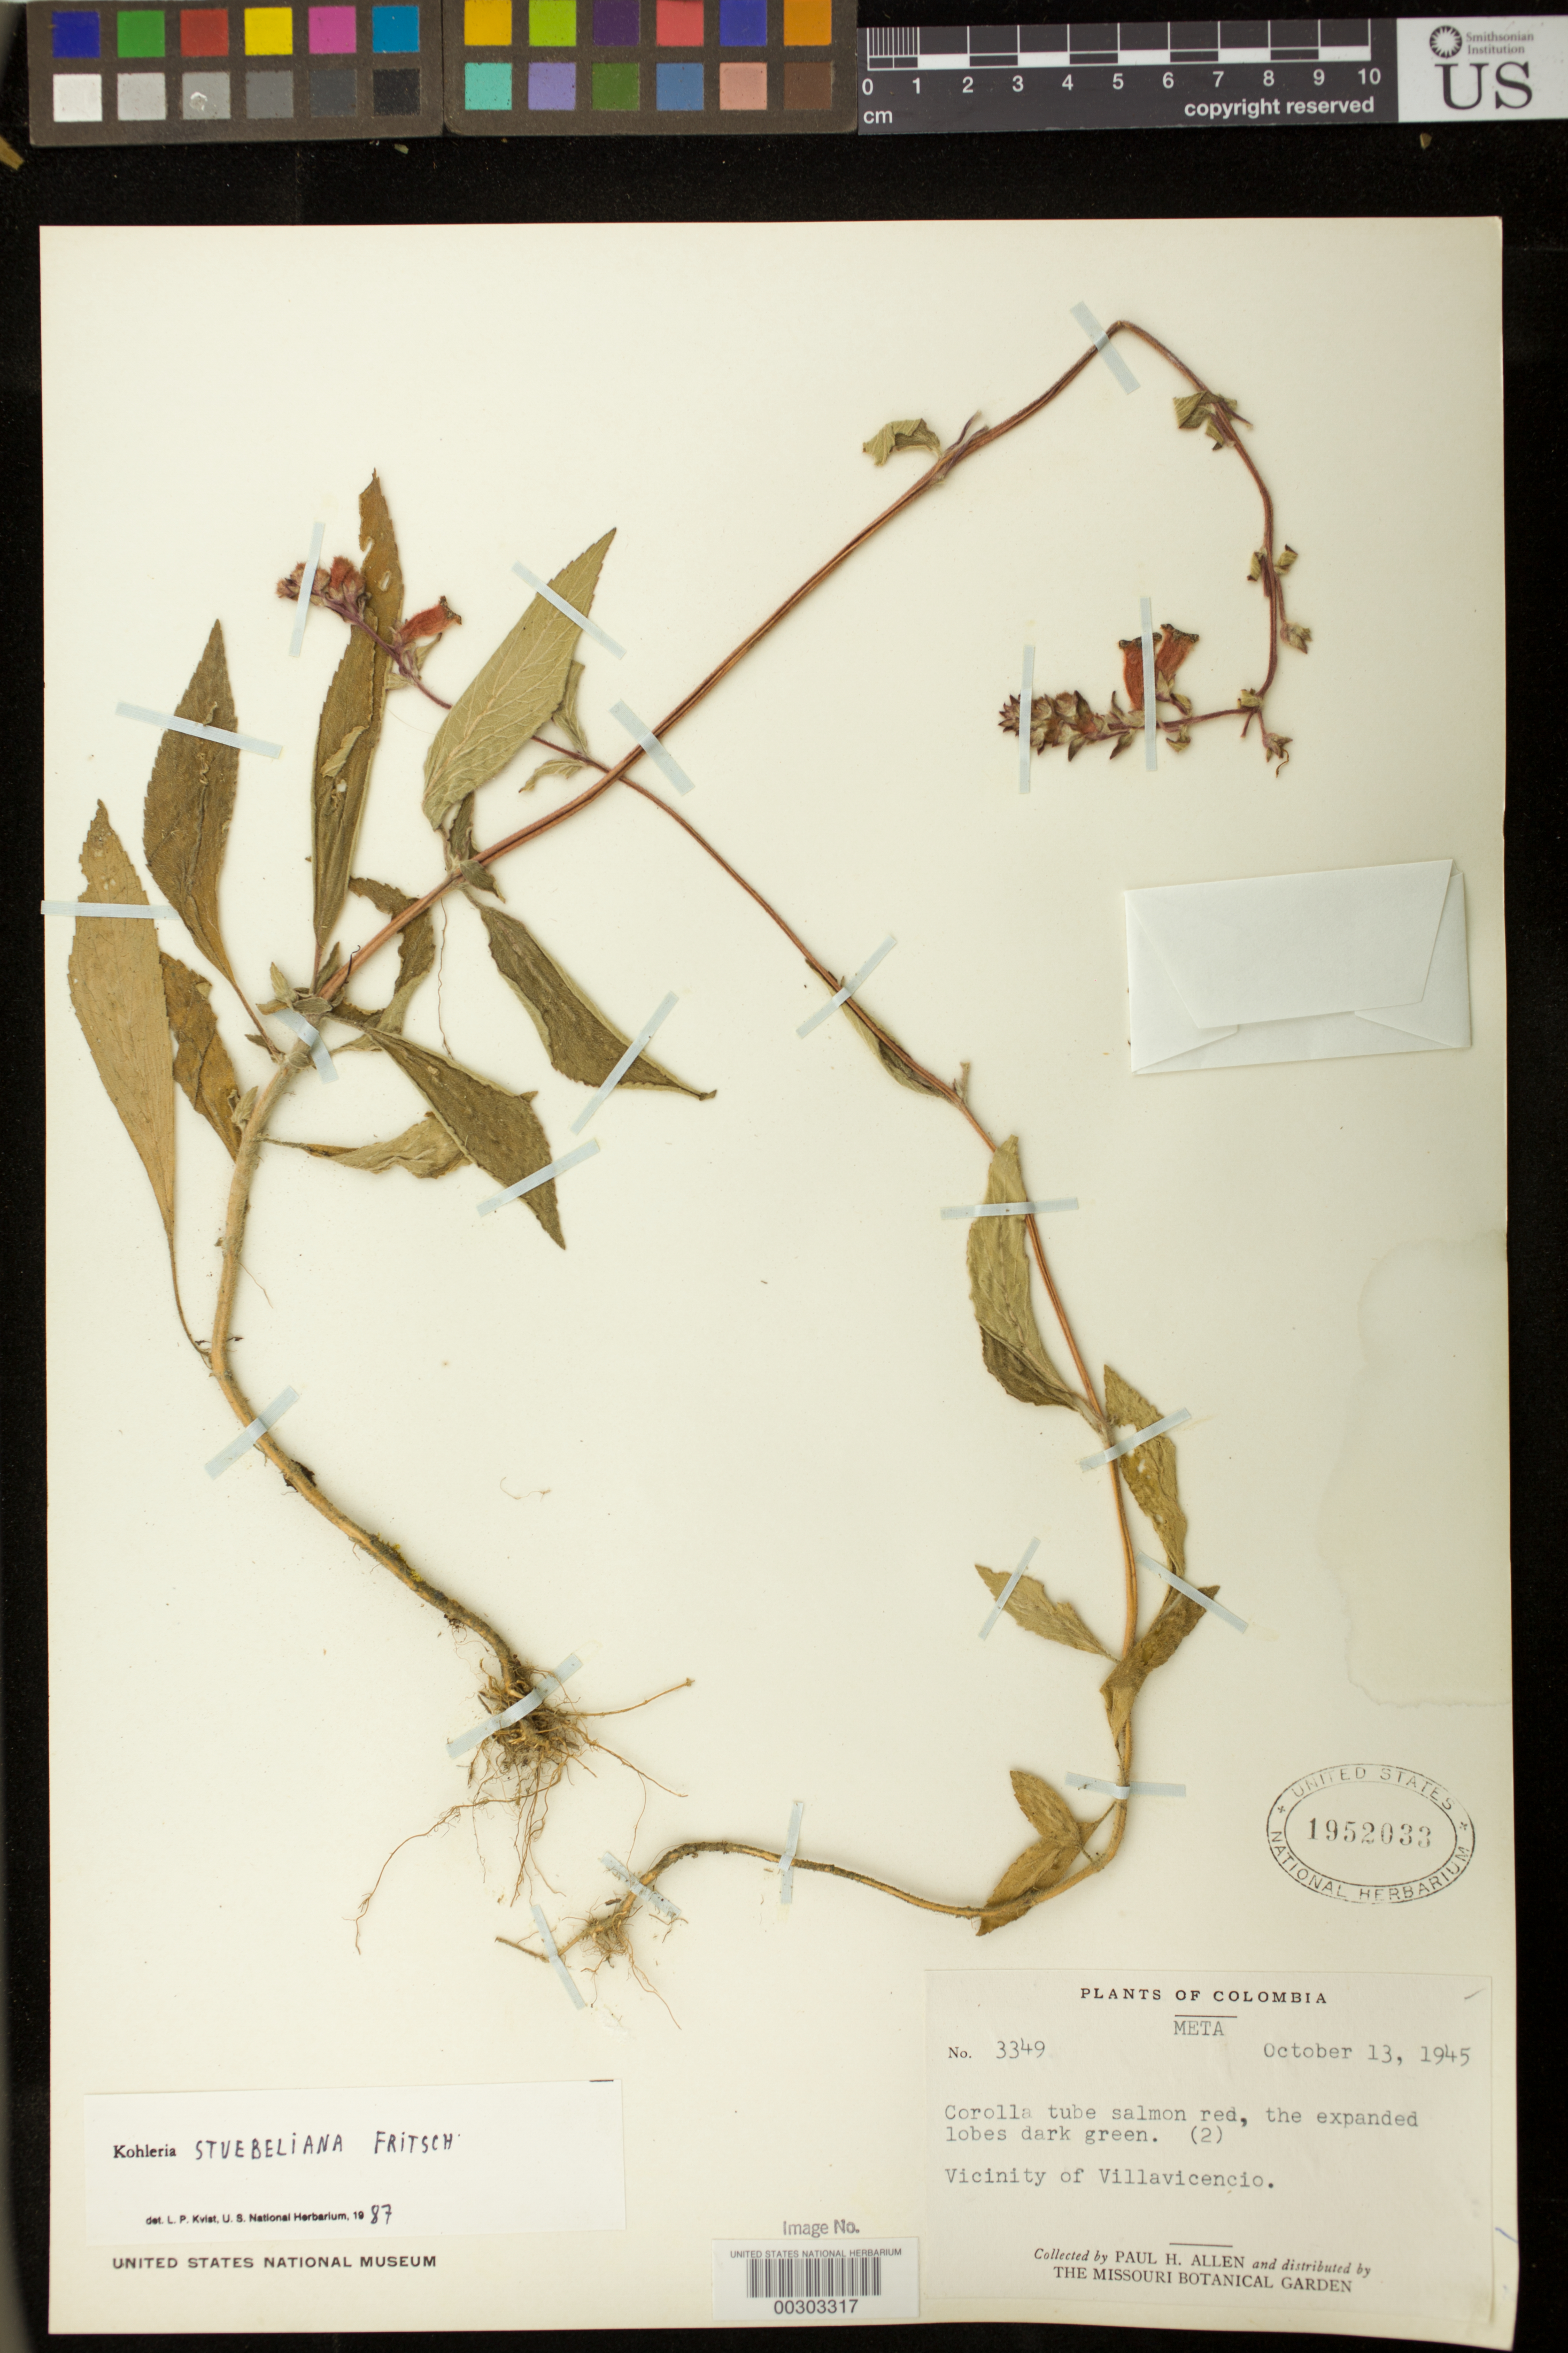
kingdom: Plantae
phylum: Tracheophyta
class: Magnoliopsida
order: Lamiales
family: Gesneriaceae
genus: Kohleria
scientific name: Kohleria stuebeliana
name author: Fritsch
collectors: P. H. Allen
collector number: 3349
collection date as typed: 13 Oct 1945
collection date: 1945-10-13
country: Colombia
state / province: Meta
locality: Vicinity of Villavicencio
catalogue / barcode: US 1952033